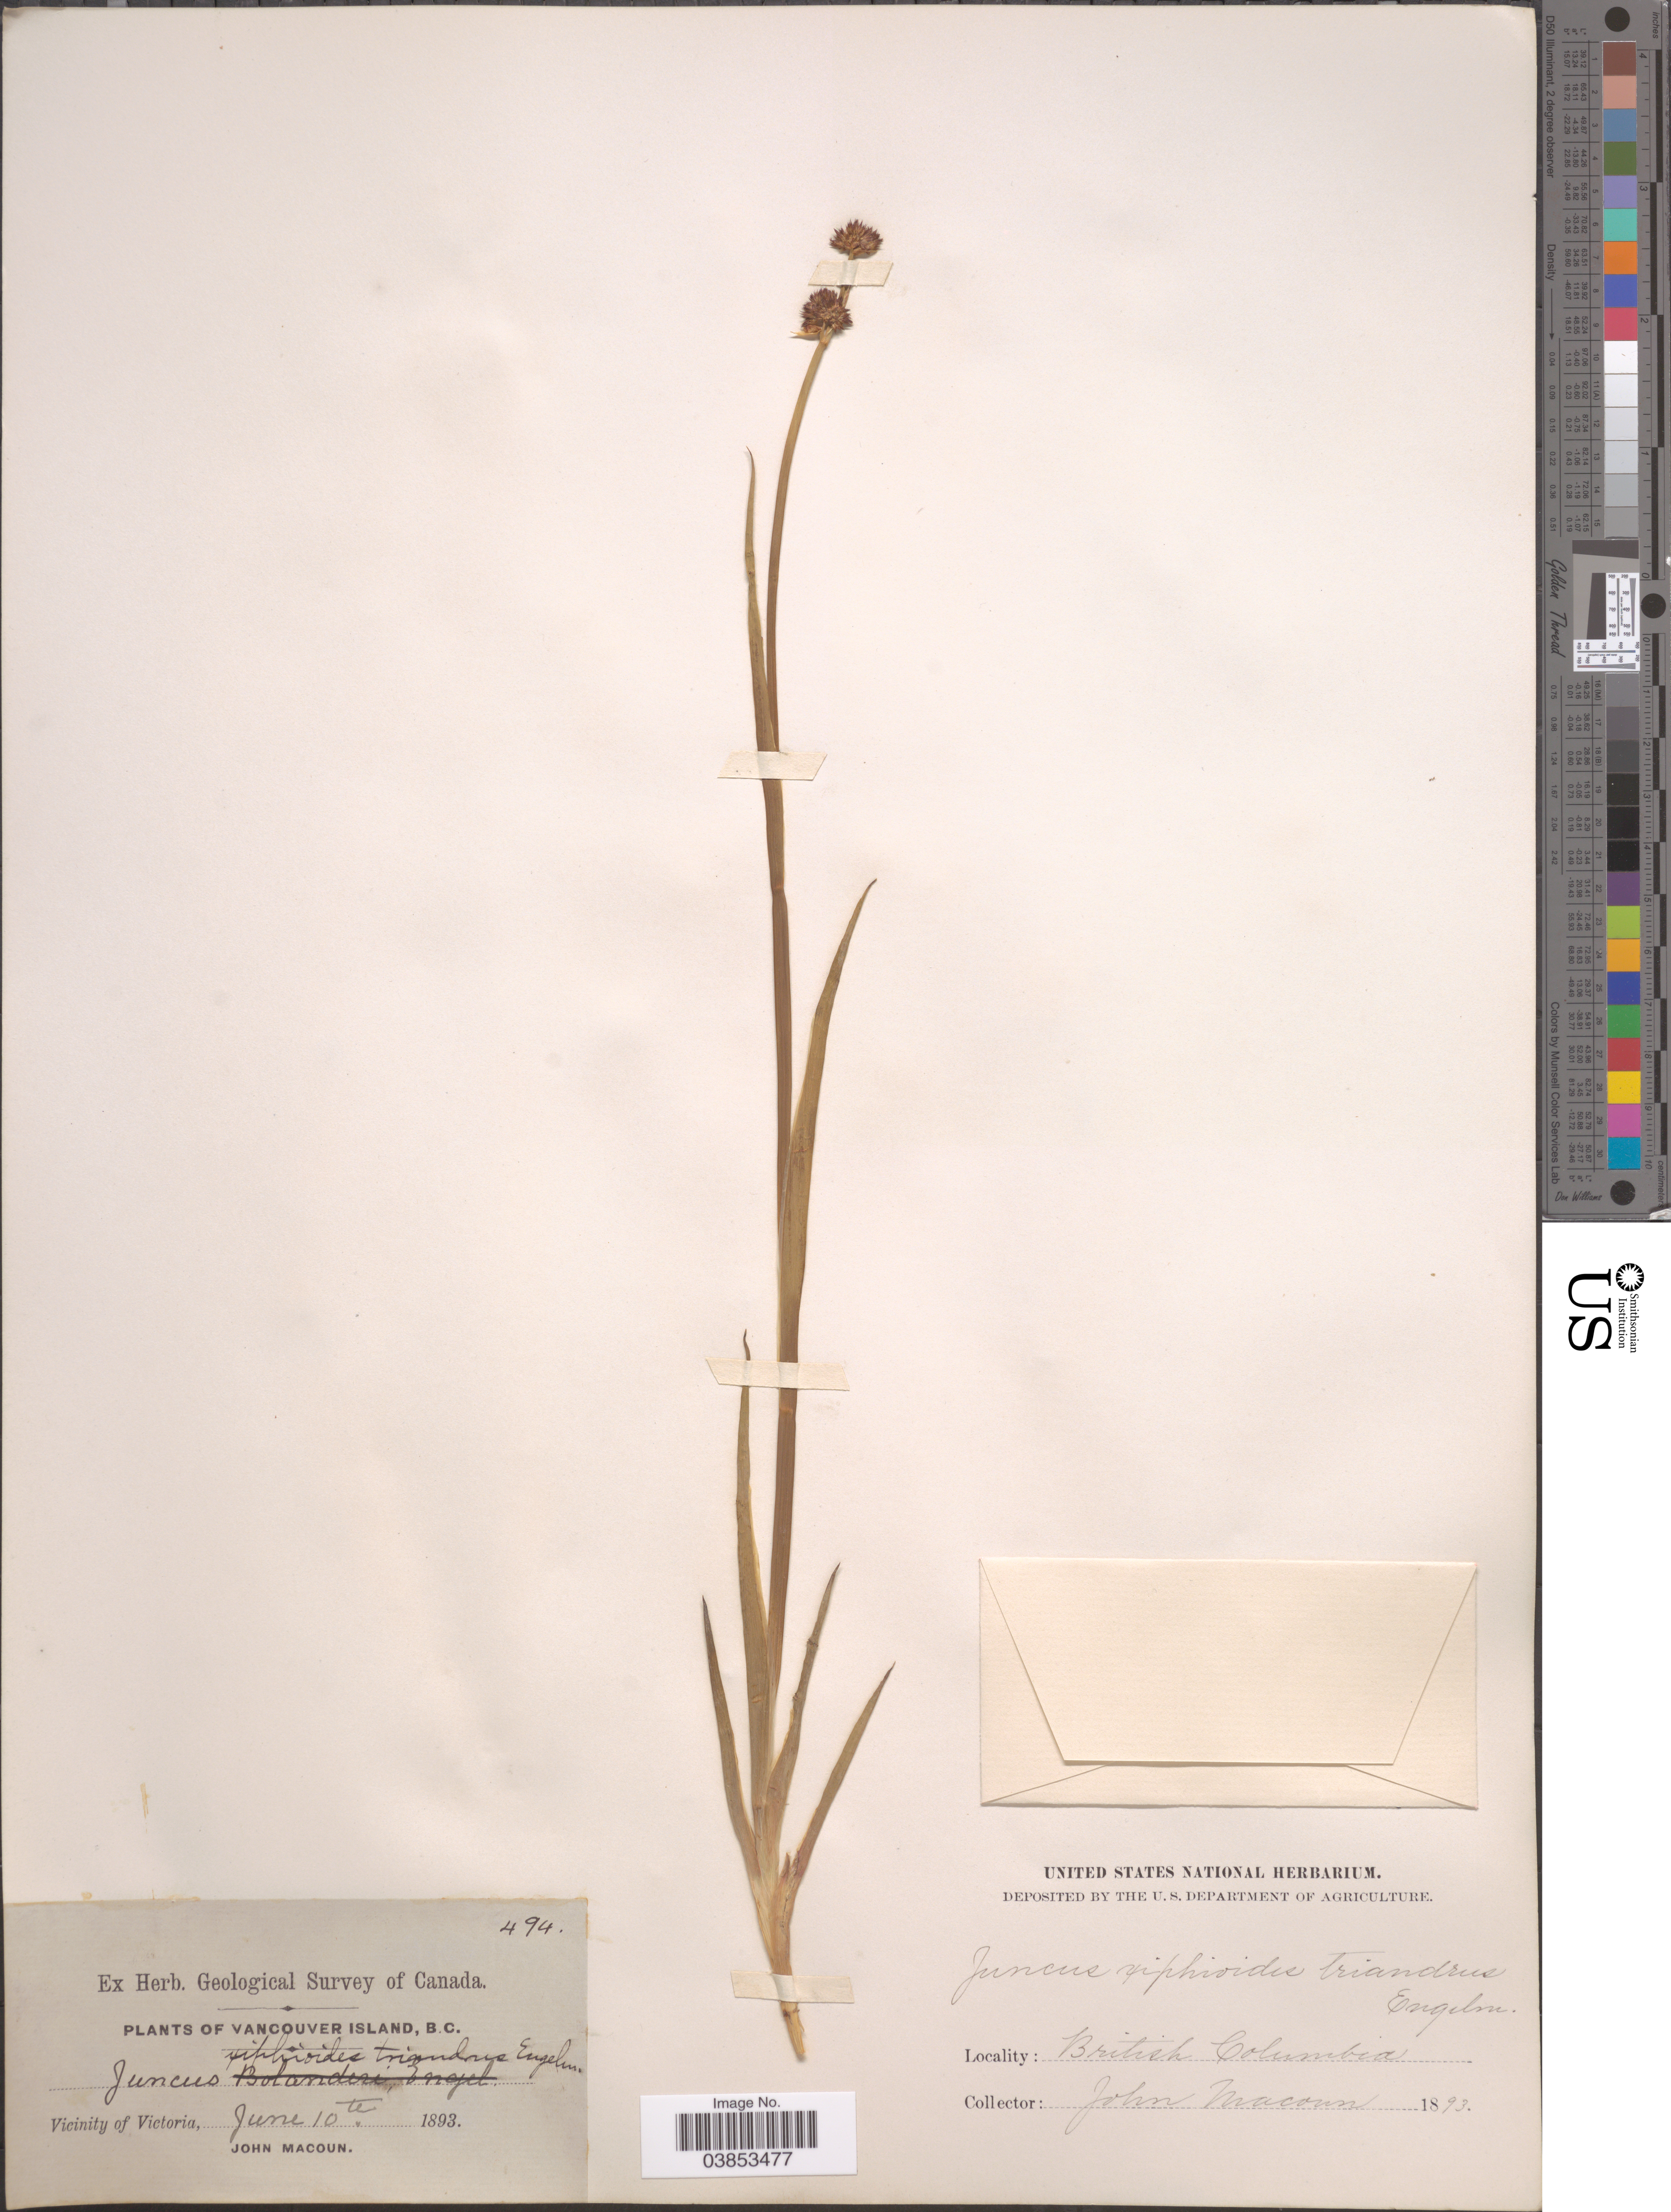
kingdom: Plantae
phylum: Tracheophyta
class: Liliopsida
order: Poales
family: Juncaceae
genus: Juncus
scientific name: Juncus ensifolius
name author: Wikstr.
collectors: J. Macoun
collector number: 494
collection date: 1893-06-10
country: Canada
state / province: British Columbia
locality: Vancouver Island. Vicinity of Victoria.